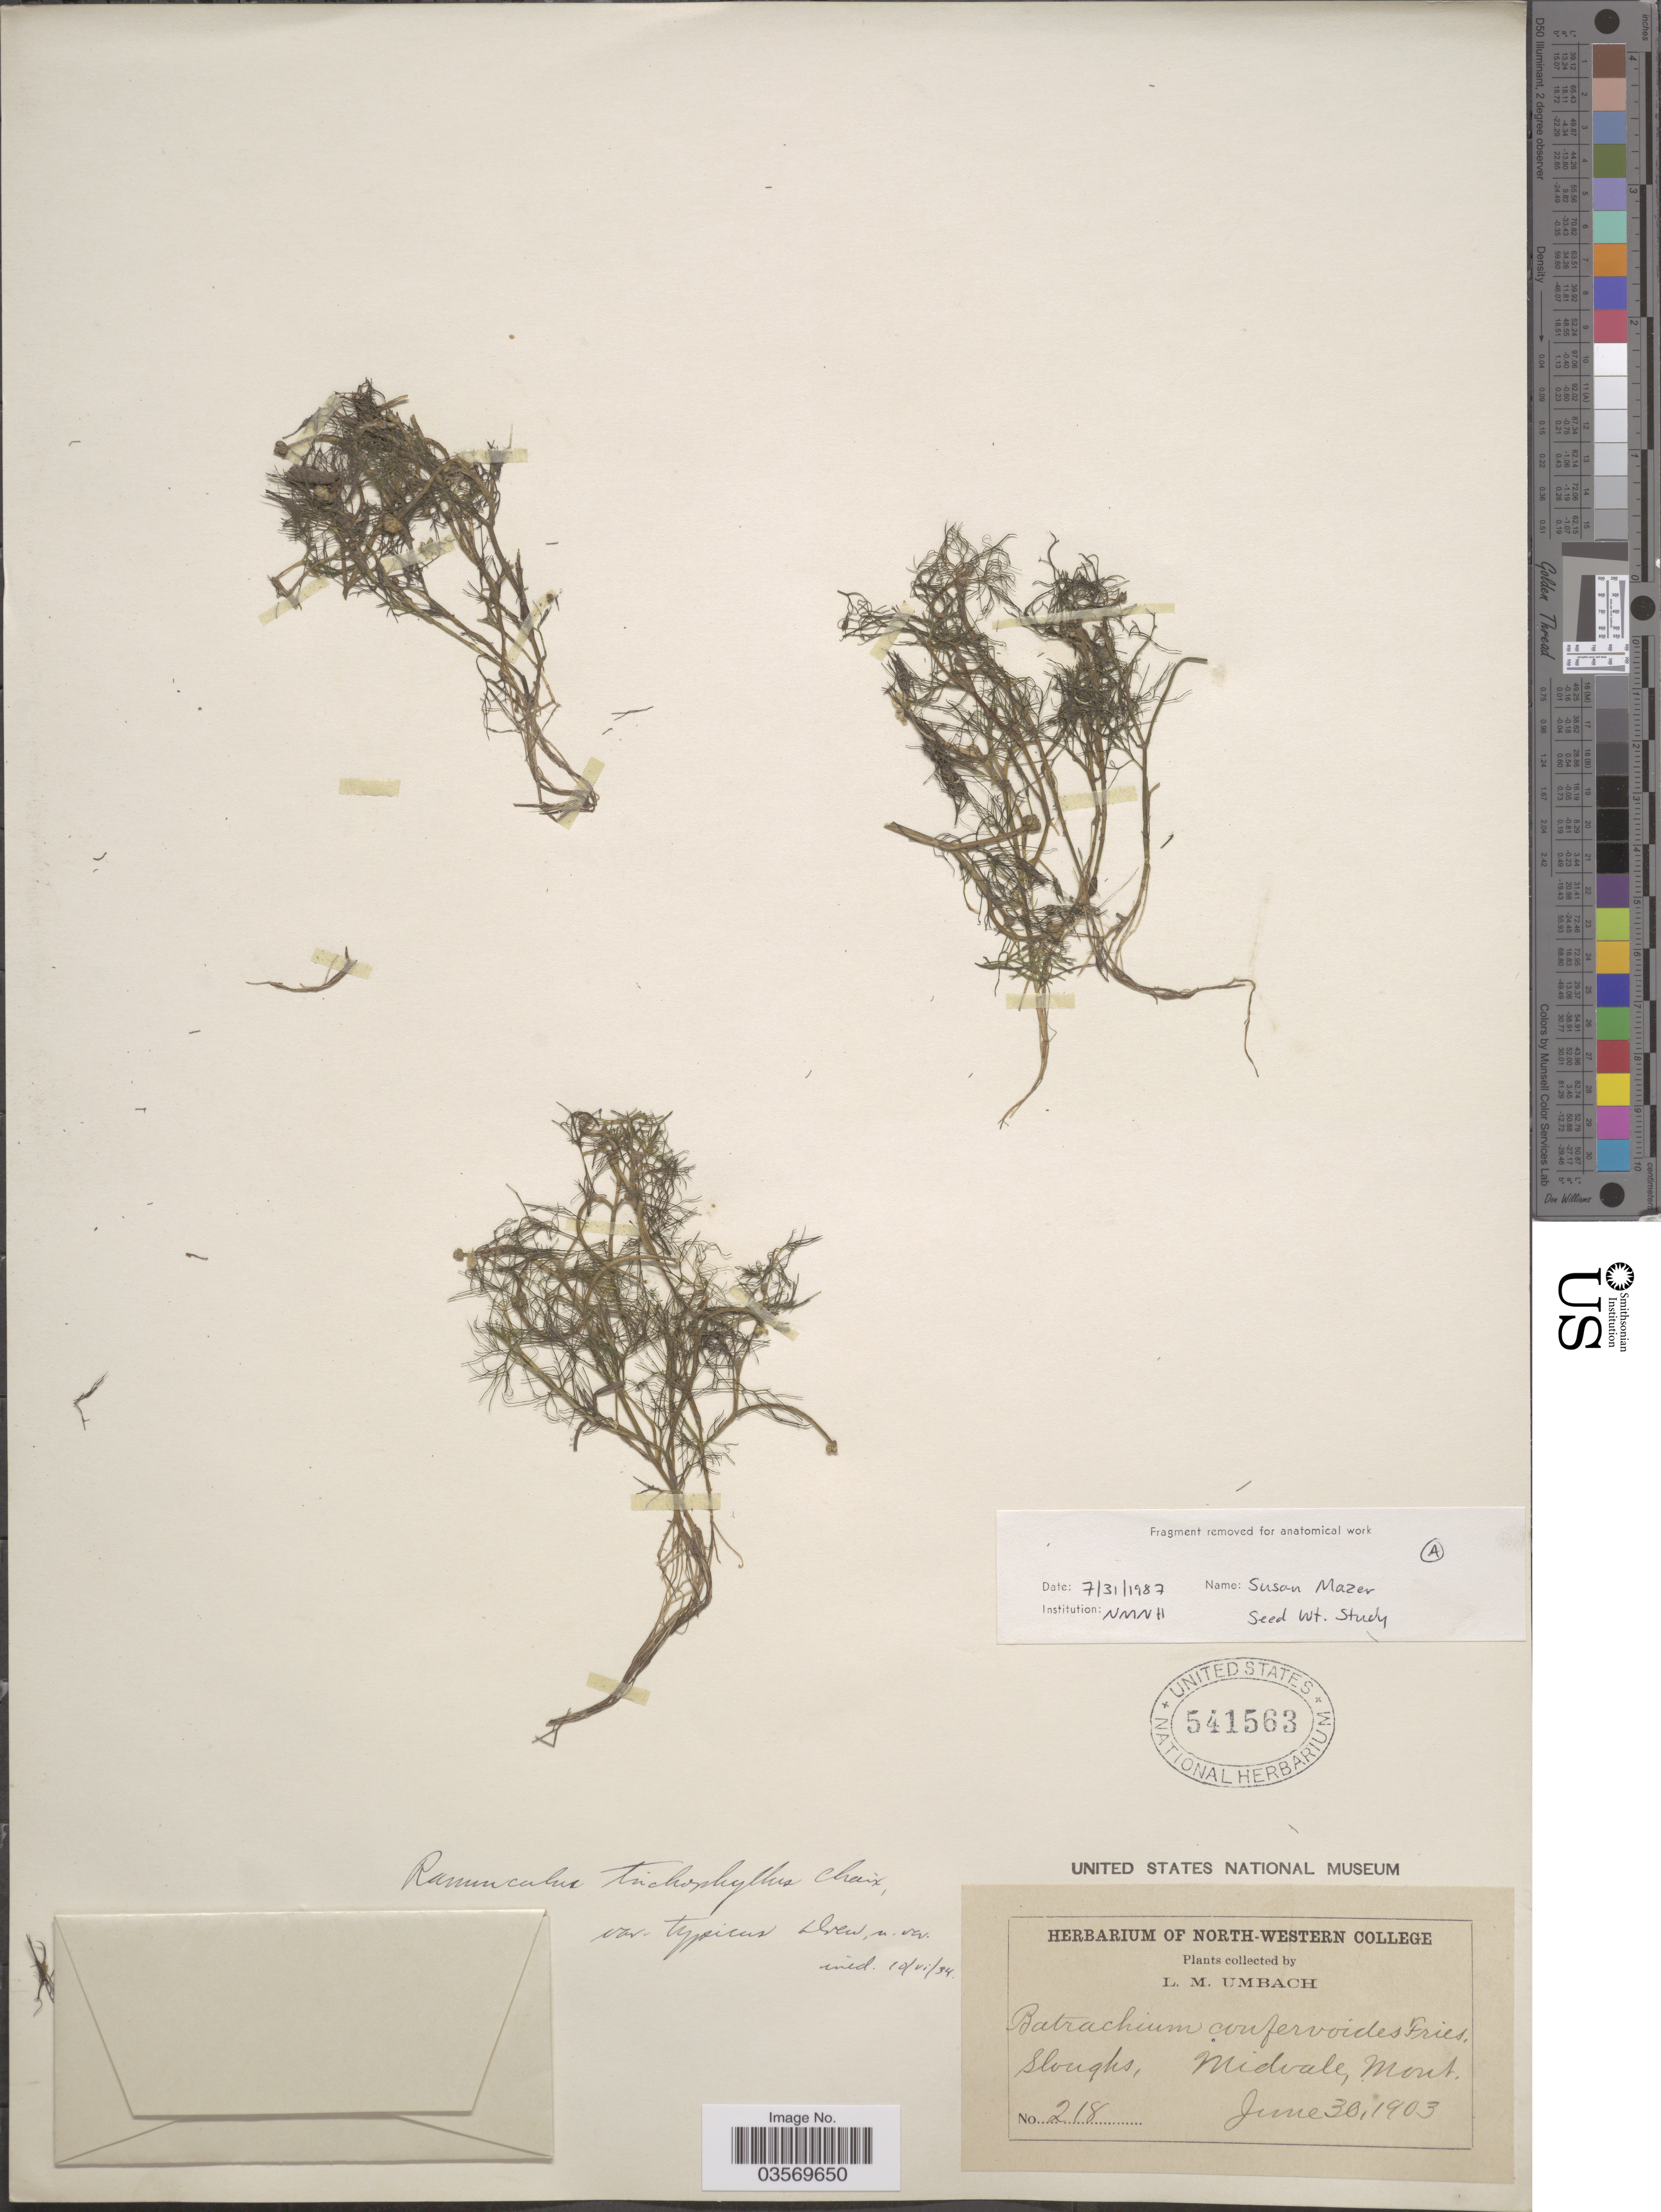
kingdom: Plantae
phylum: Tracheophyta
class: Magnoliopsida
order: Ranunculales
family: Ranunculaceae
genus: Ranunculus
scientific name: Ranunculus trichophyllus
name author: Chaix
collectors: L. M. Umbach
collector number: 218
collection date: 1903-06-30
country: United States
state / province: Montana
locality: Sloughs, Midvale.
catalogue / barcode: US 541563